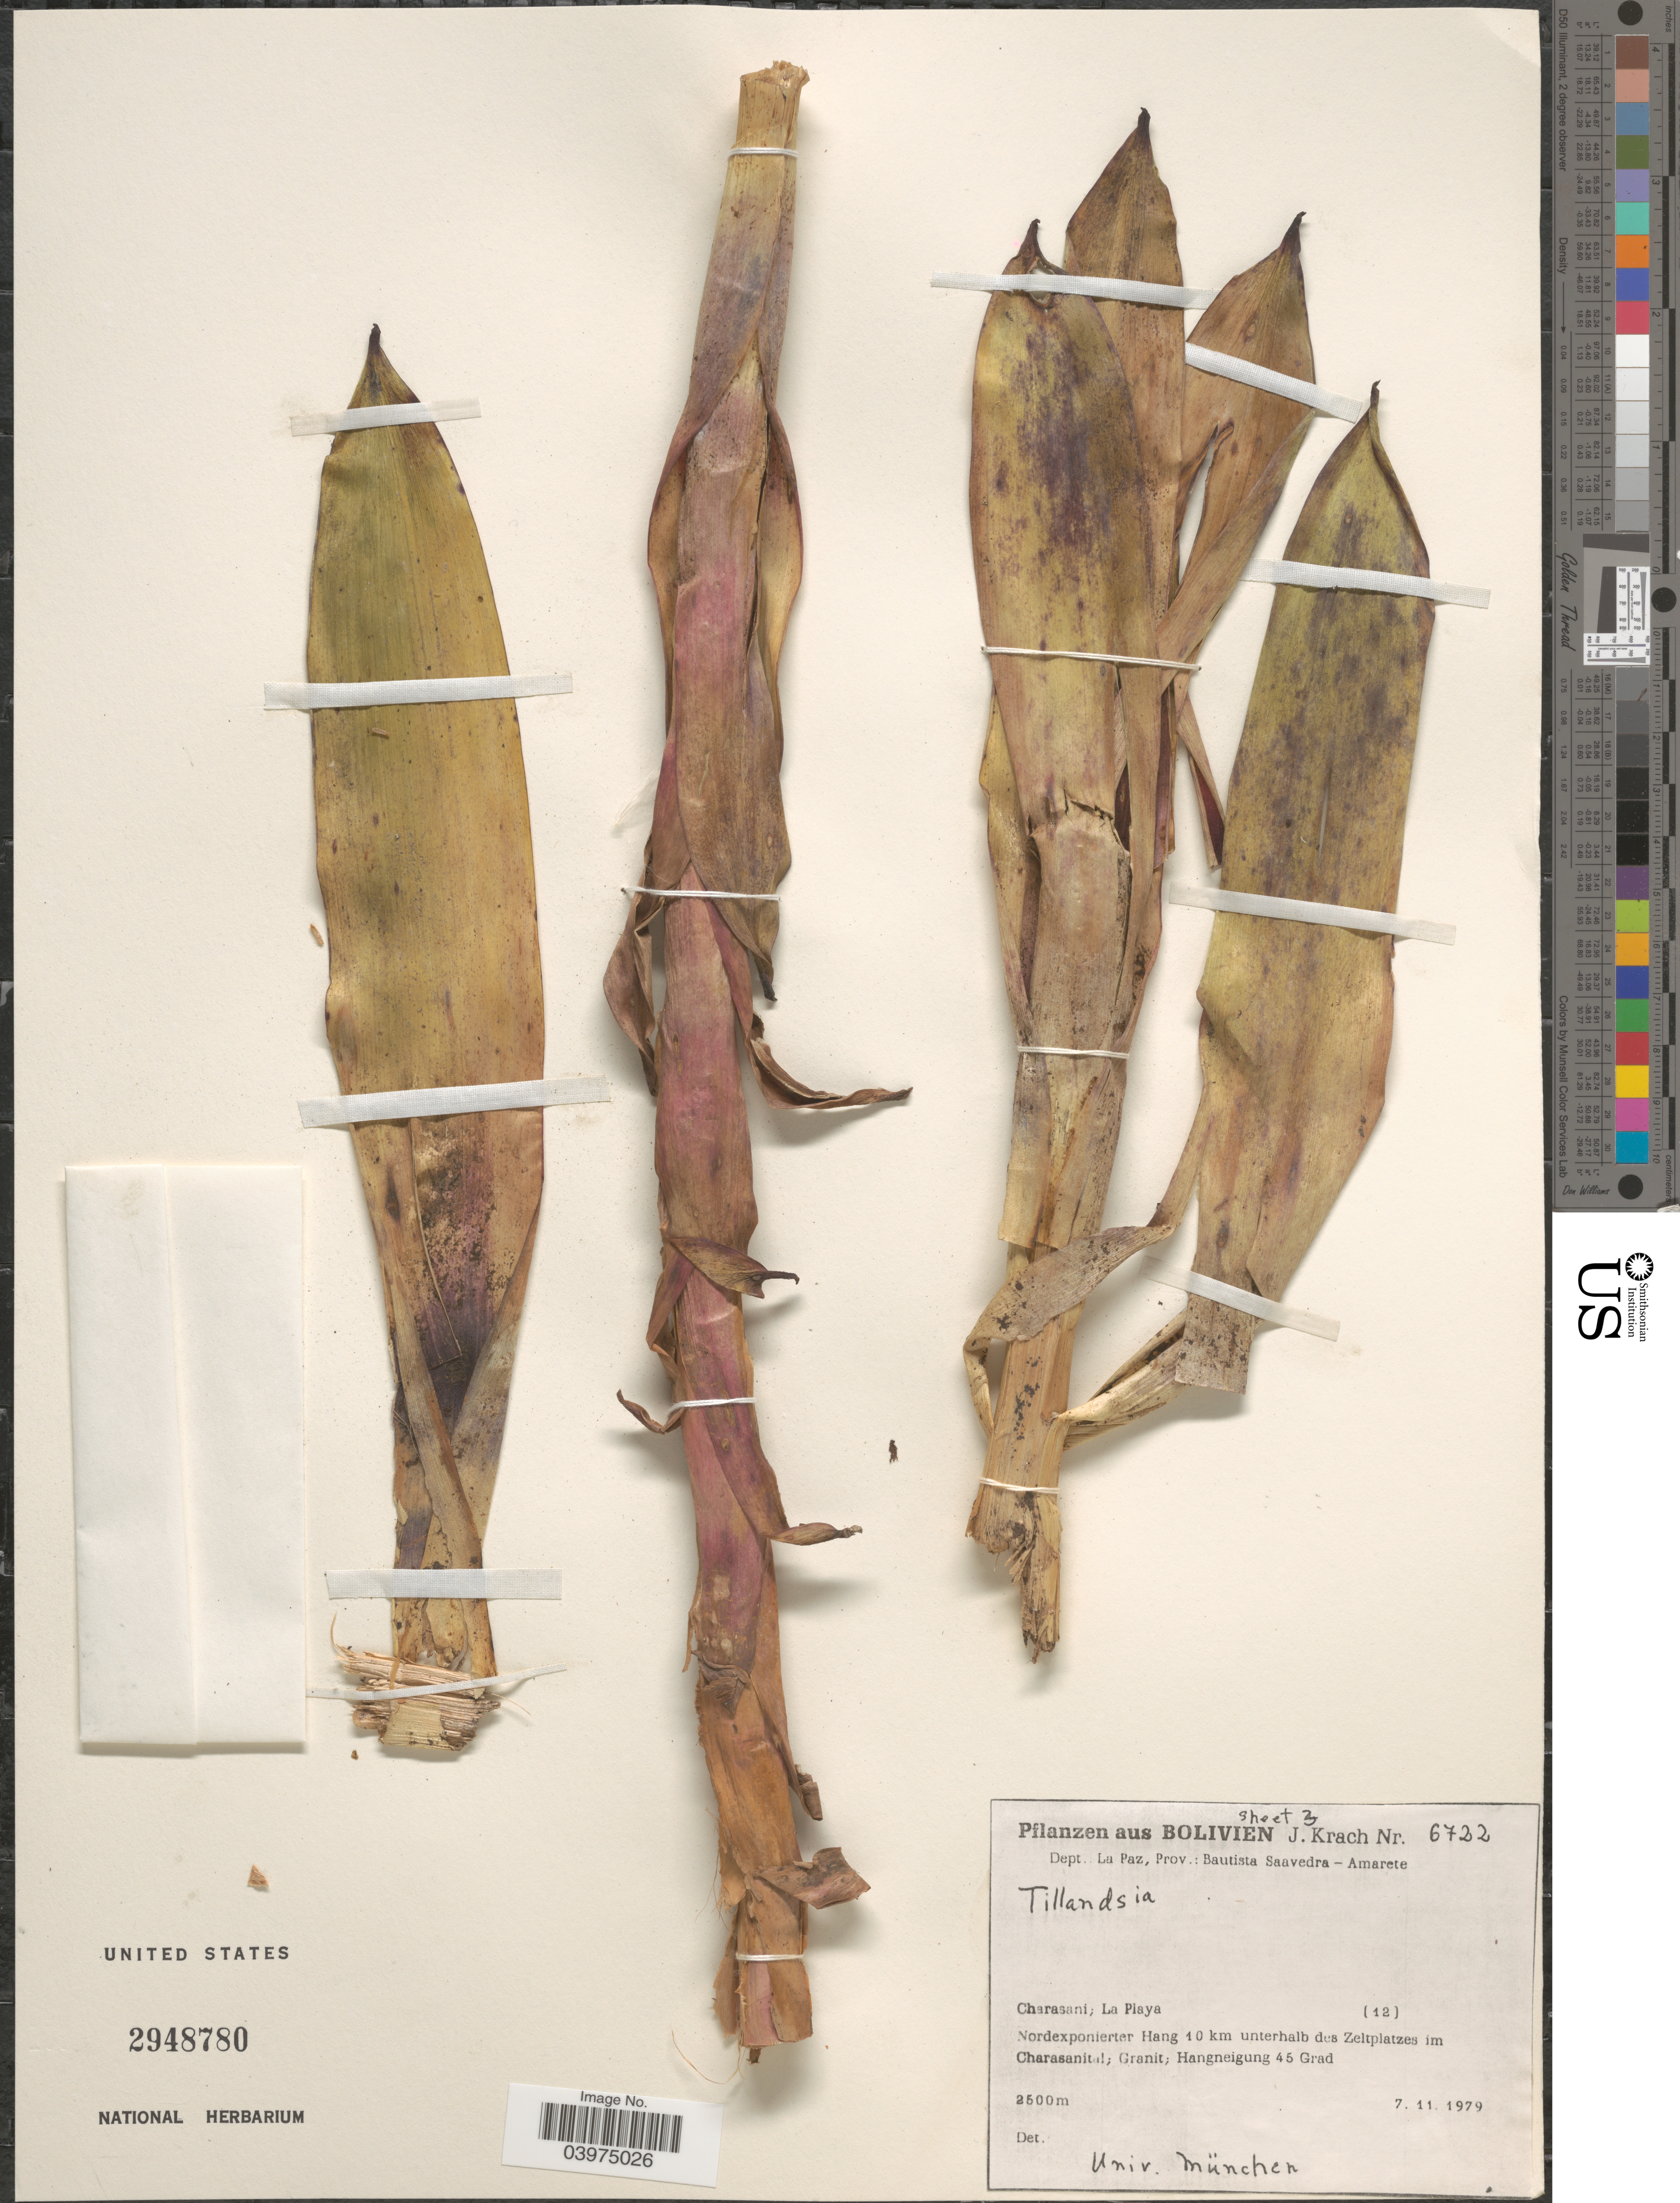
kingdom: Plantae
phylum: Tracheophyta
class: Liliopsida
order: Poales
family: Bromeliaceae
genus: Tillandsia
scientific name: Tillandsia sp.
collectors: J. Krach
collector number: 6722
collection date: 1979-11-07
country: Bolivia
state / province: La Paz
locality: Dept.. La Paz, Prov.: Bautista Saavedra - Amarete. Charasani; La Playa. Nordexponierter Hang 10 km unterhalb des Zeltplatzes im Charasani.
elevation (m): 2500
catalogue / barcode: US 2948780